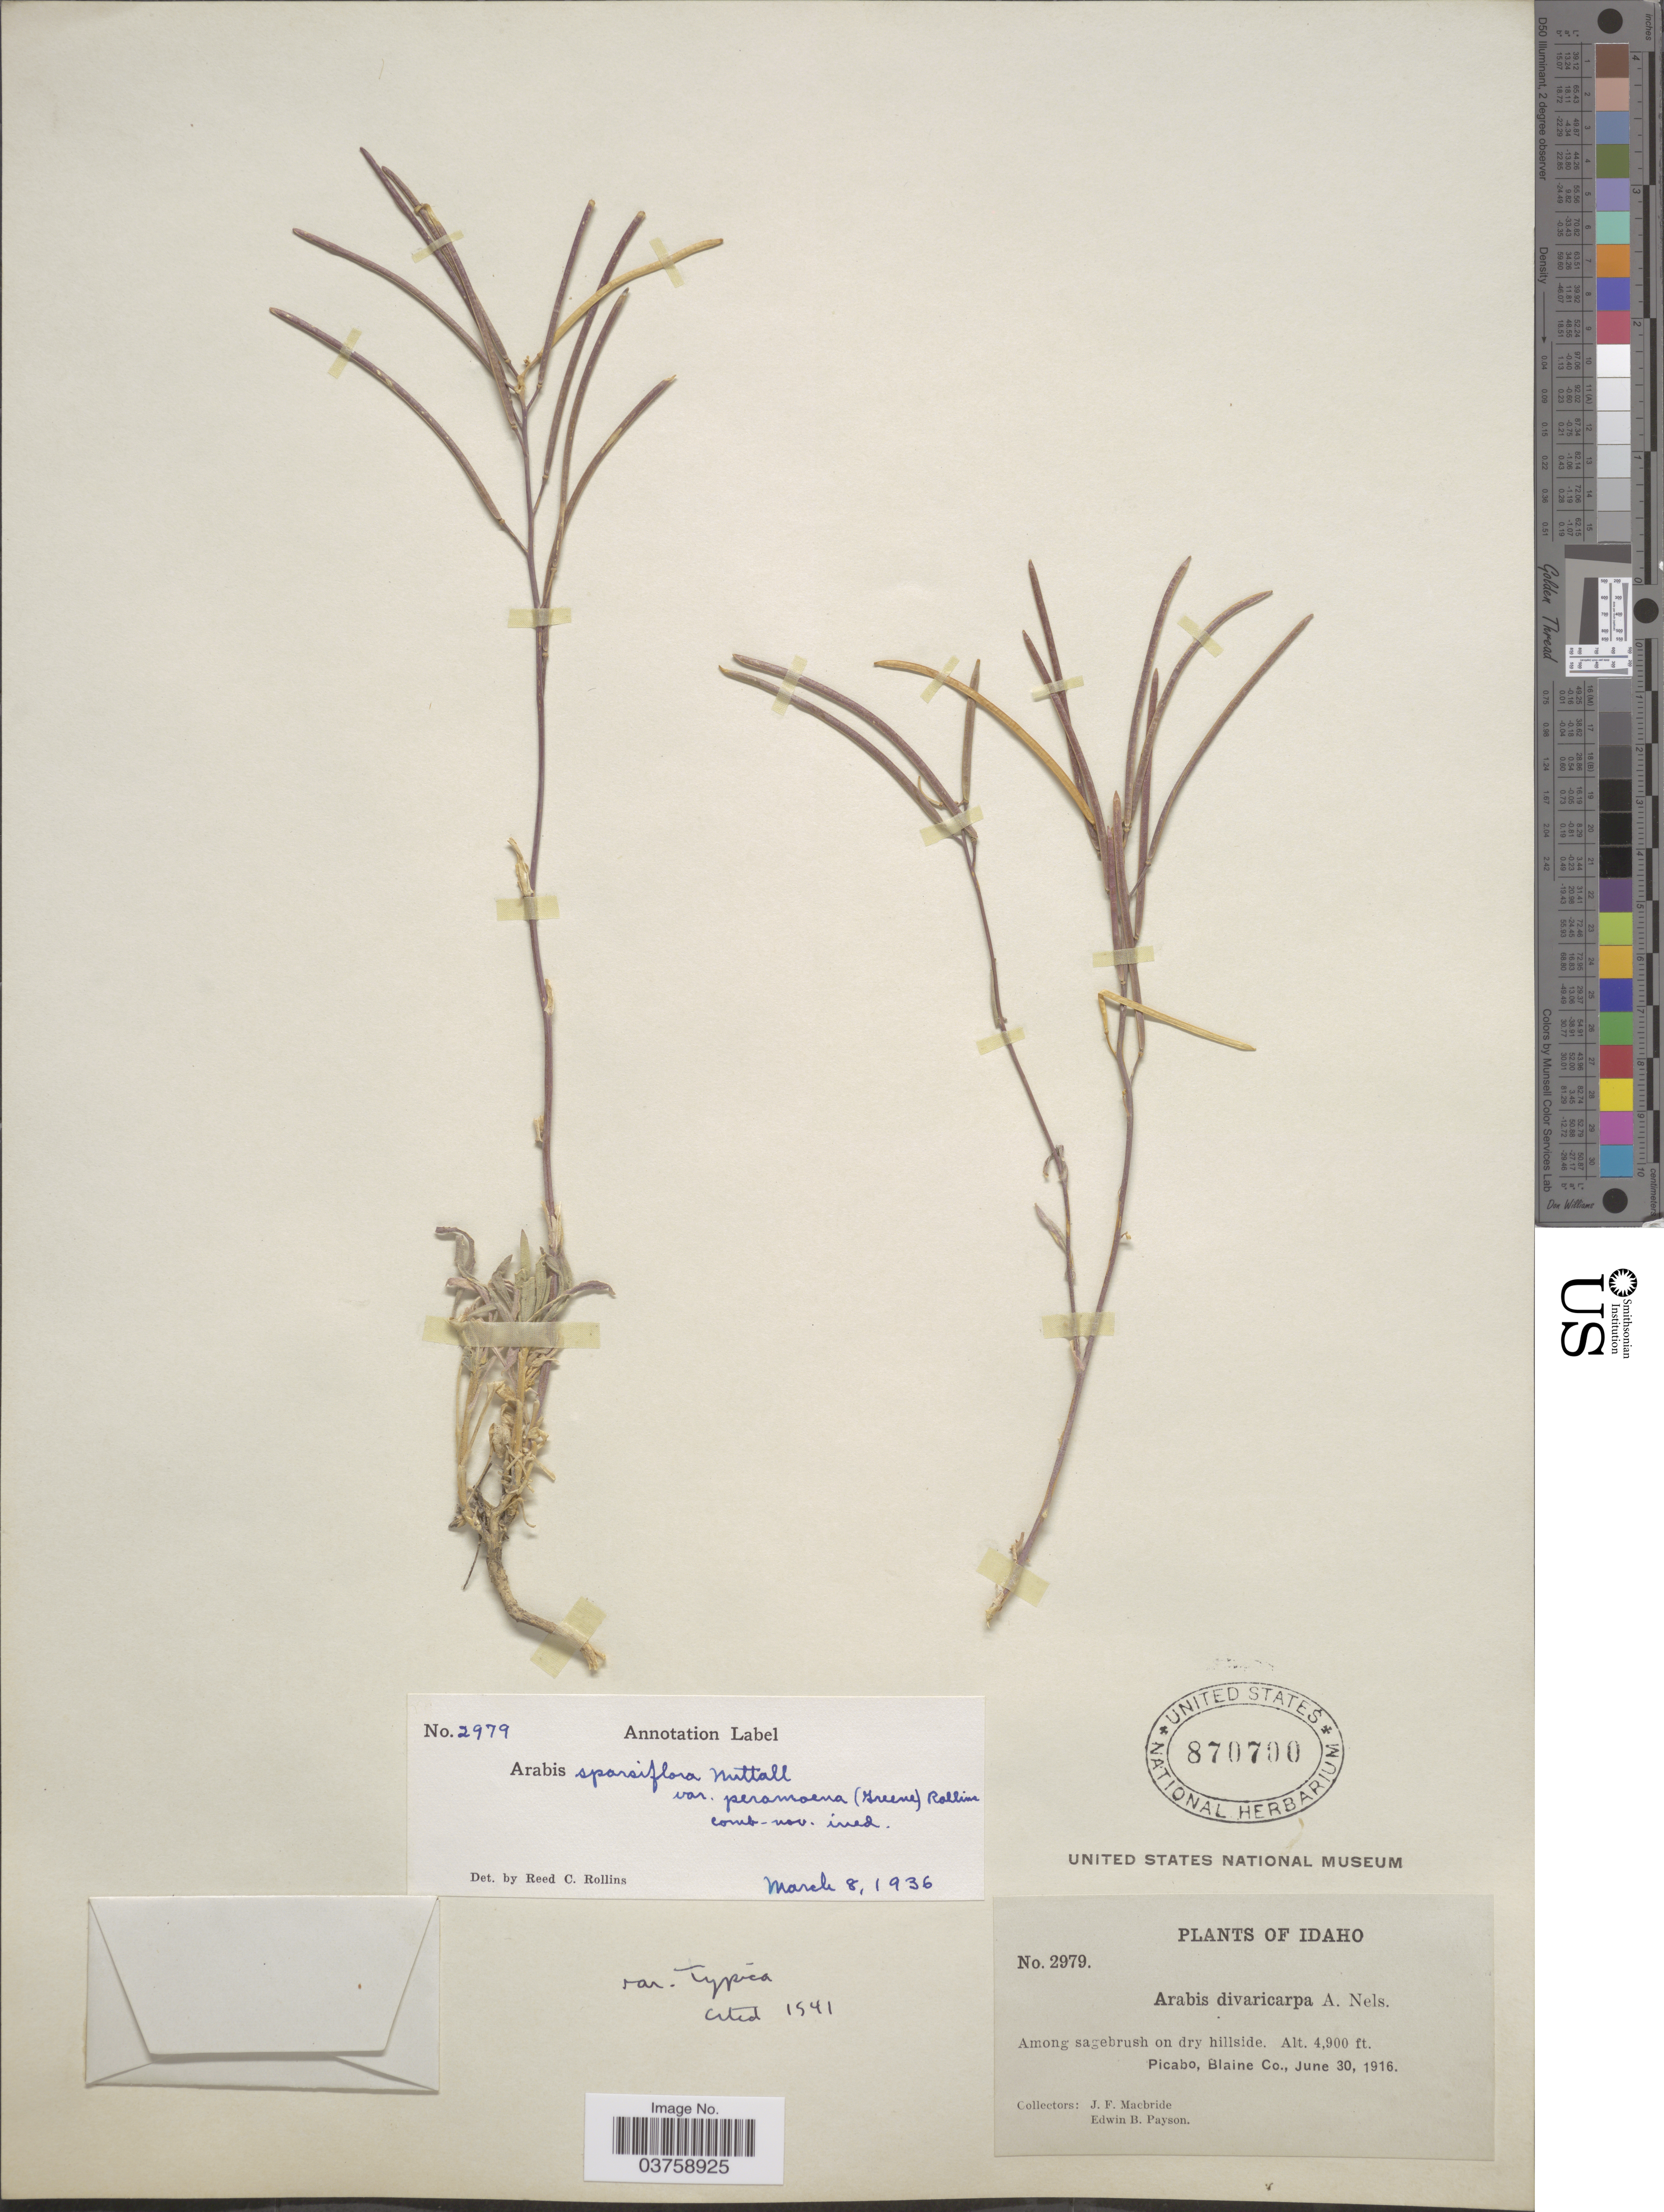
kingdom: Plantae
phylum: Tracheophyta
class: Magnoliopsida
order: Brassicales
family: Brassicaceae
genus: Arabis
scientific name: Arabis sparsiflora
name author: Nutt.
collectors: J. F. Macbride & E. B. Payson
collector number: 2979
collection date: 1916-06-30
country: United States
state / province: Idaho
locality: Picabo, Blaine Co.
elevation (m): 1494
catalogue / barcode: US 870700